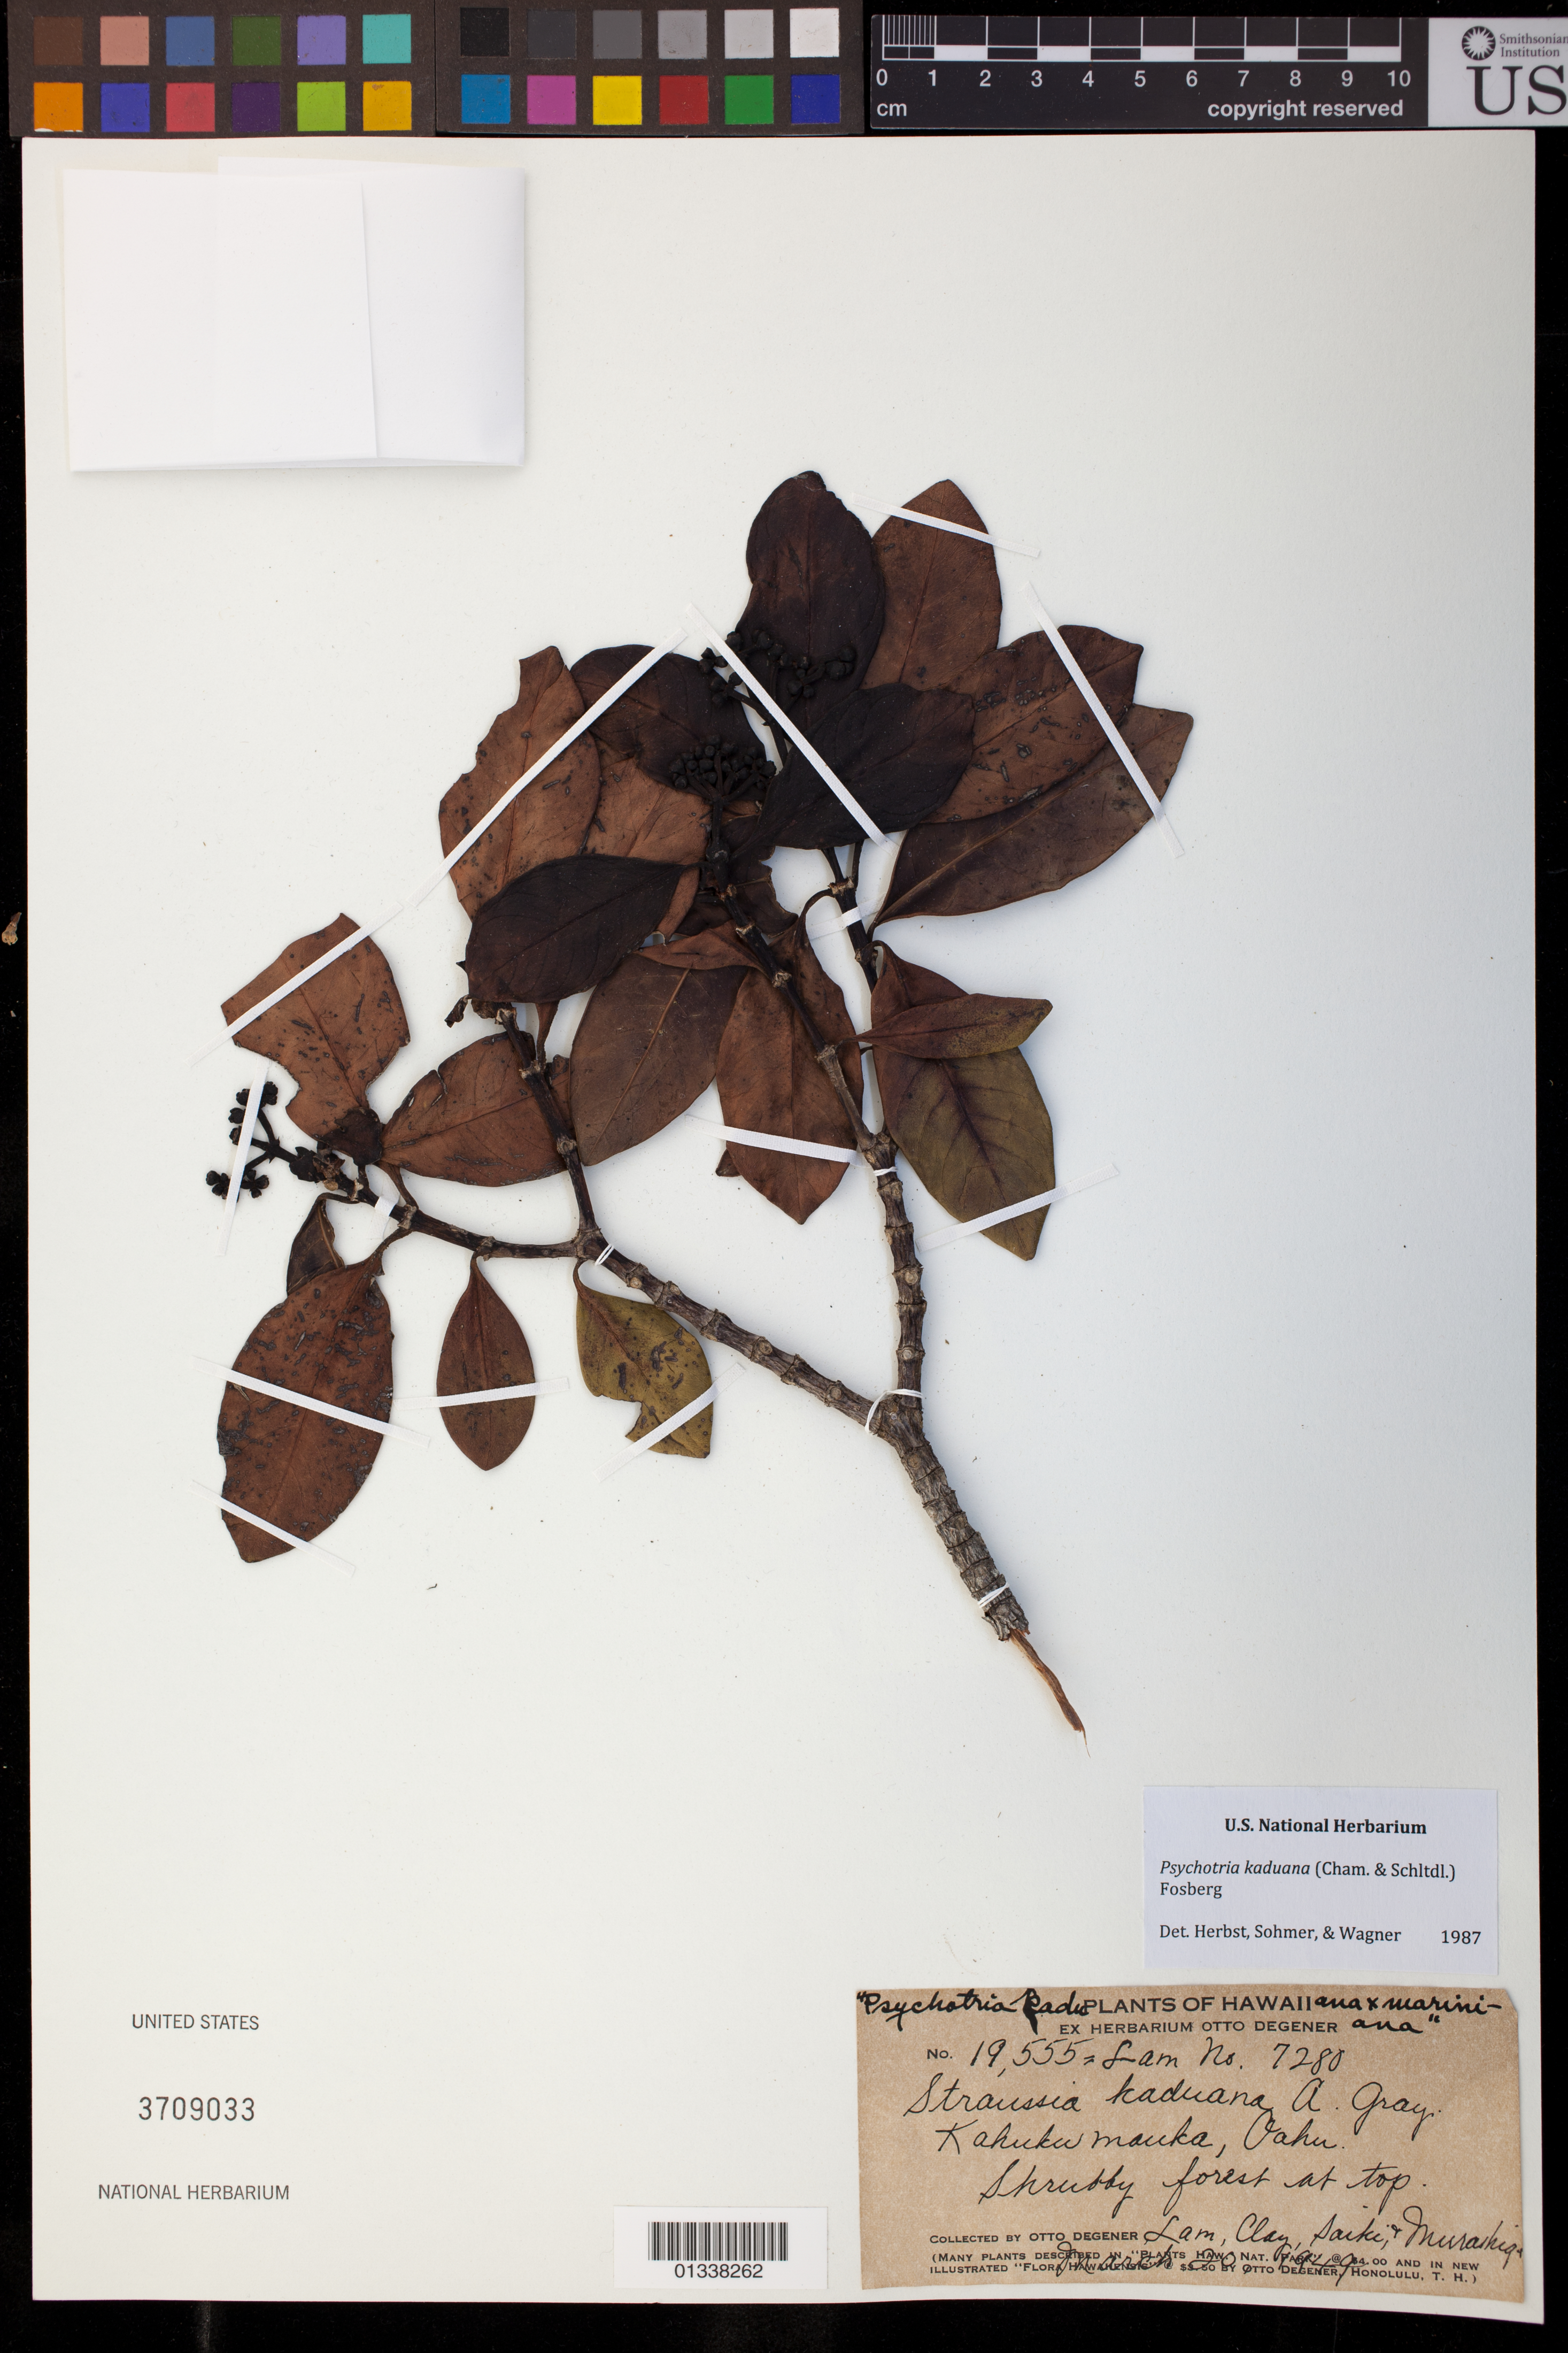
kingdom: Plantae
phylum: Tracheophyta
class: Magnoliopsida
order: Gentianales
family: Rubiaceae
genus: Psychotria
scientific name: Psychotria kaduana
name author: (Cham. & Schltdl.) Fosberg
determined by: Herbst, D. R.; Sohmer, S. H.; Wagner, W. L.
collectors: O. Degener, -- Lam, Clay, Saiki & Murashige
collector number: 19555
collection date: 1949-03-20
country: United States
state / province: Hawaii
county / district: Honolulu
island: Oahu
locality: Kahuku Mauka, Oahu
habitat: Shrubby rain forest near top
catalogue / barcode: US 3709033